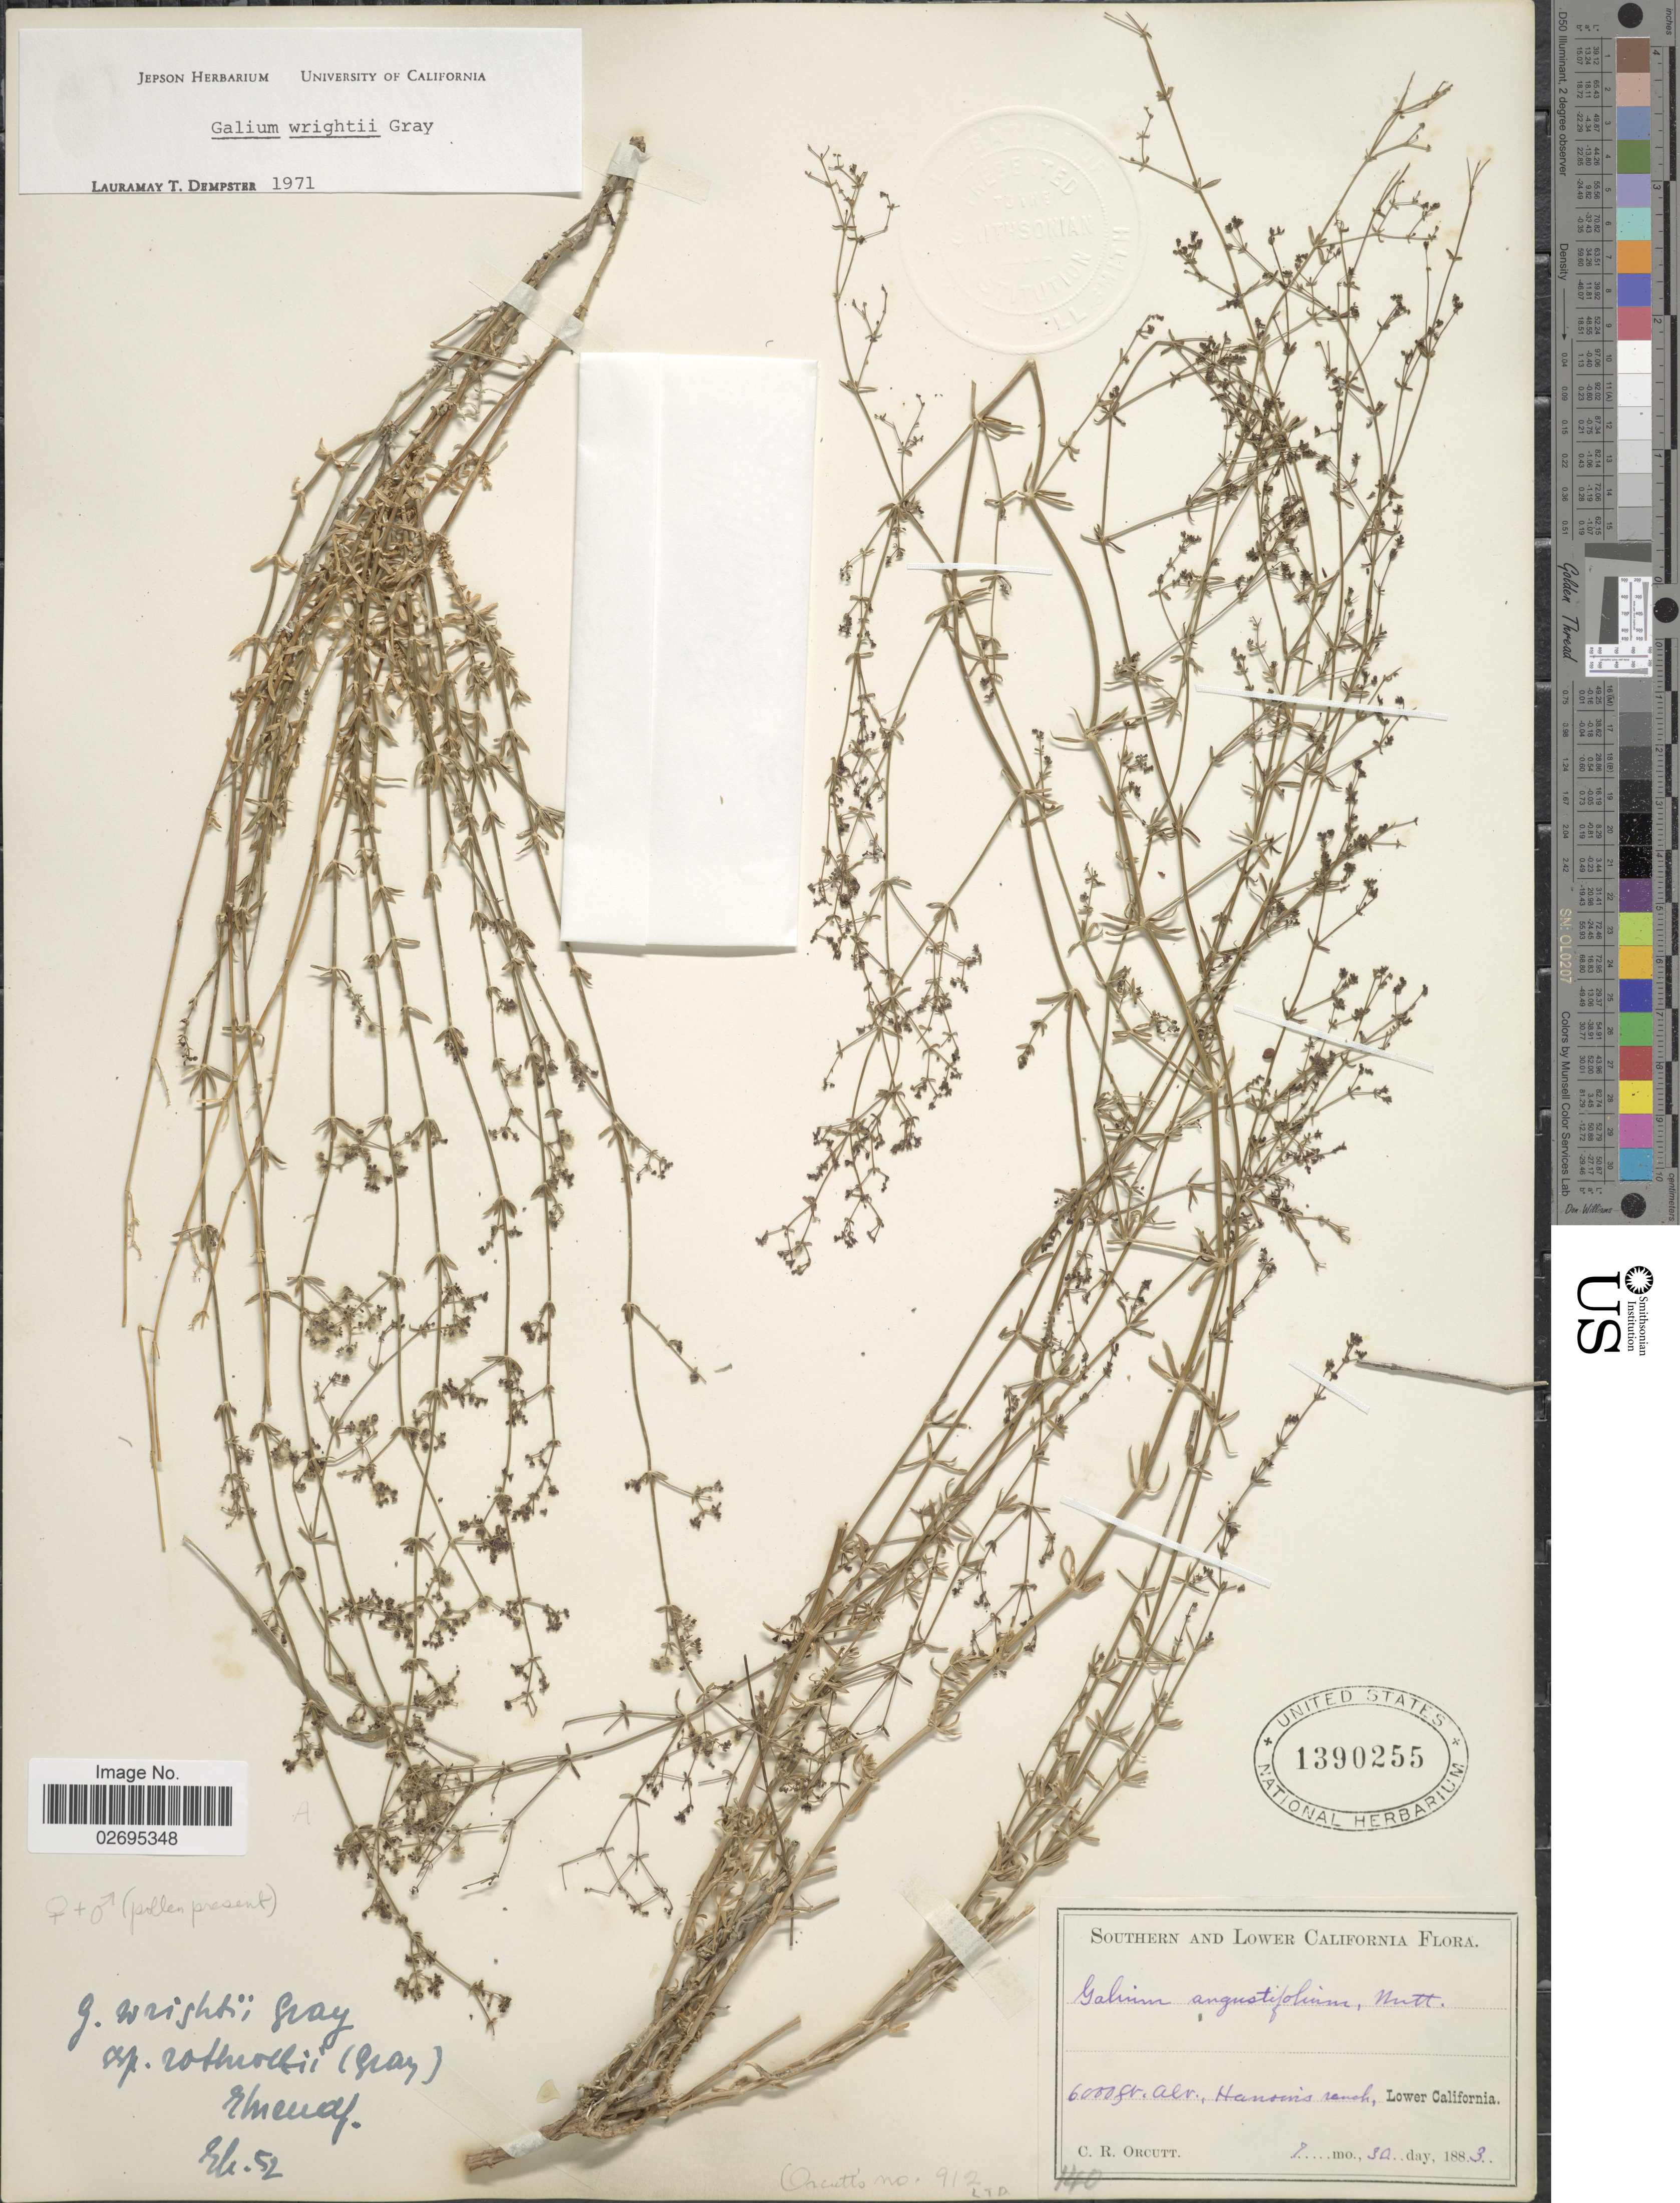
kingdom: Plantae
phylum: Tracheophyta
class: Magnoliopsida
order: Gentianales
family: Rubiaceae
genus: Galium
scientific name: Galium wrightii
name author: A. Gray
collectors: C. R. Orcutt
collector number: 140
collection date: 1883-07-30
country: Mexico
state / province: Baja California Norte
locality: Hanson's ranch, Lower California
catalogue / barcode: US 1390255